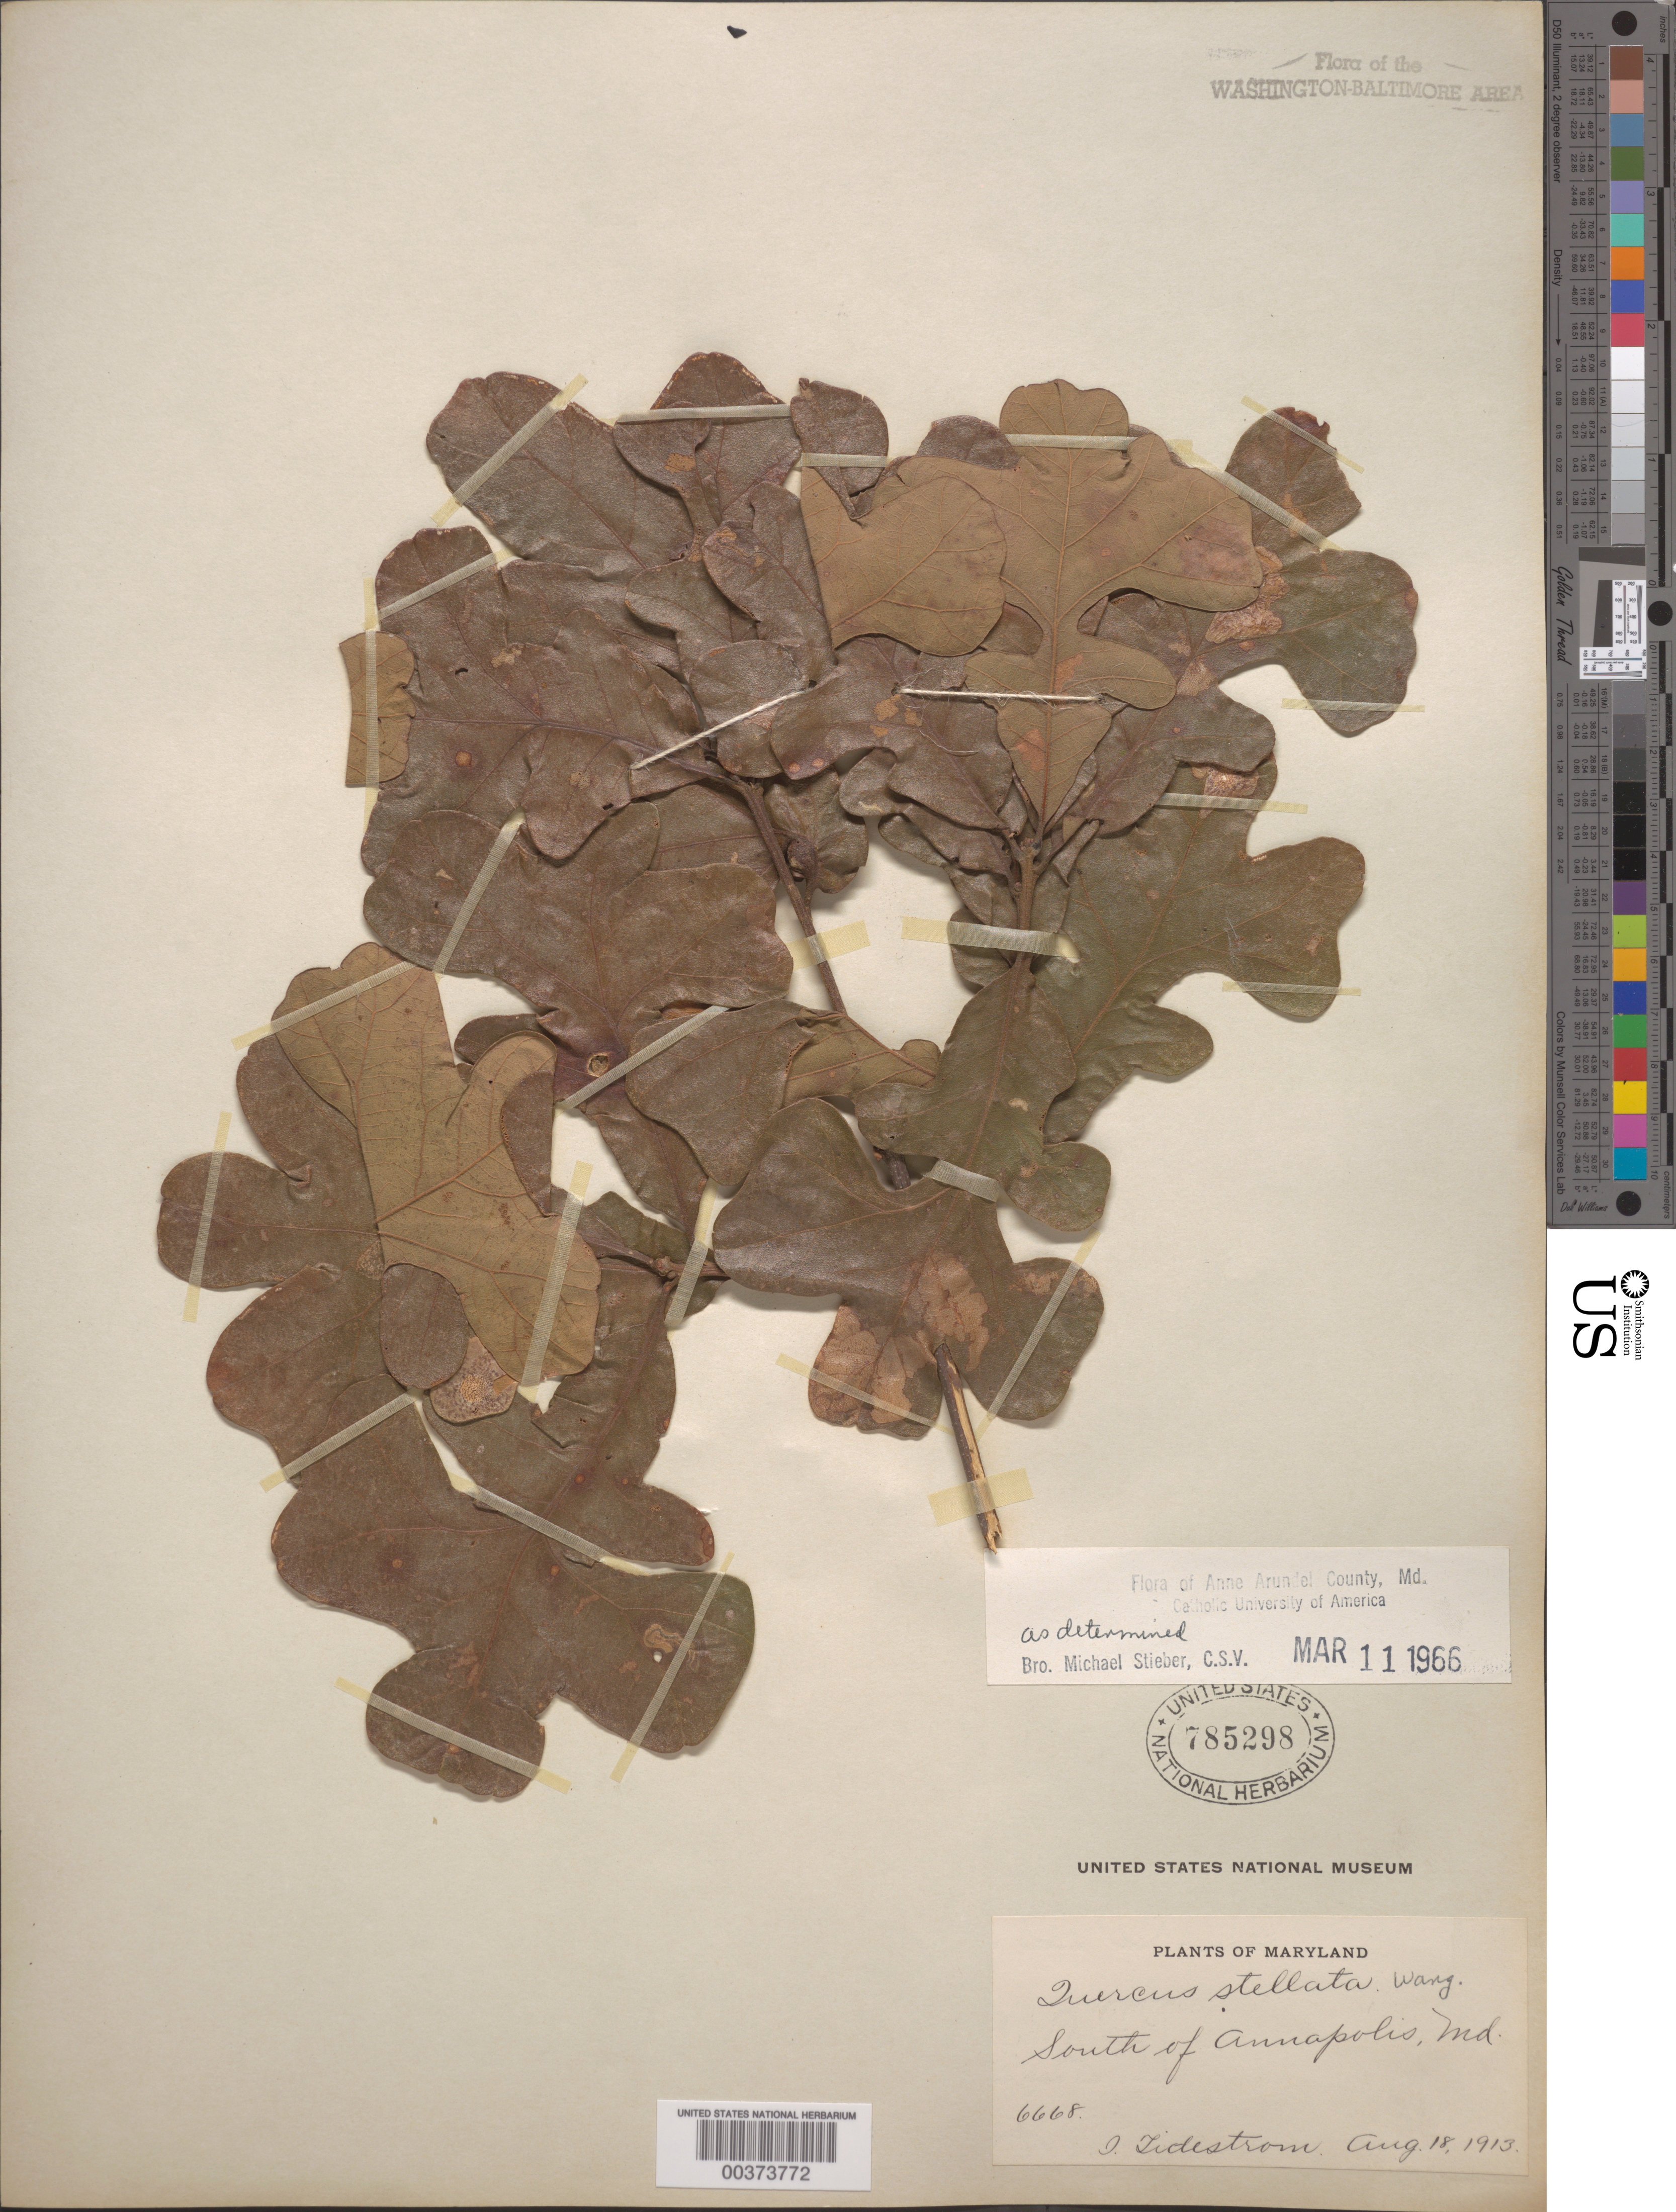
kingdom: Plantae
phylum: Tracheophyta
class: Magnoliopsida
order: Fagales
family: Fagaceae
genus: Quercus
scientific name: Quercus stellata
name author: Wangenh.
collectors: I. F. Tidestrom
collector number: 6668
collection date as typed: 18 Aug 1913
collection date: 1913-08-18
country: United States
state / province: Maryland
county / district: Anne Arundel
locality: South of Annapolis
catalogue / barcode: US 785298